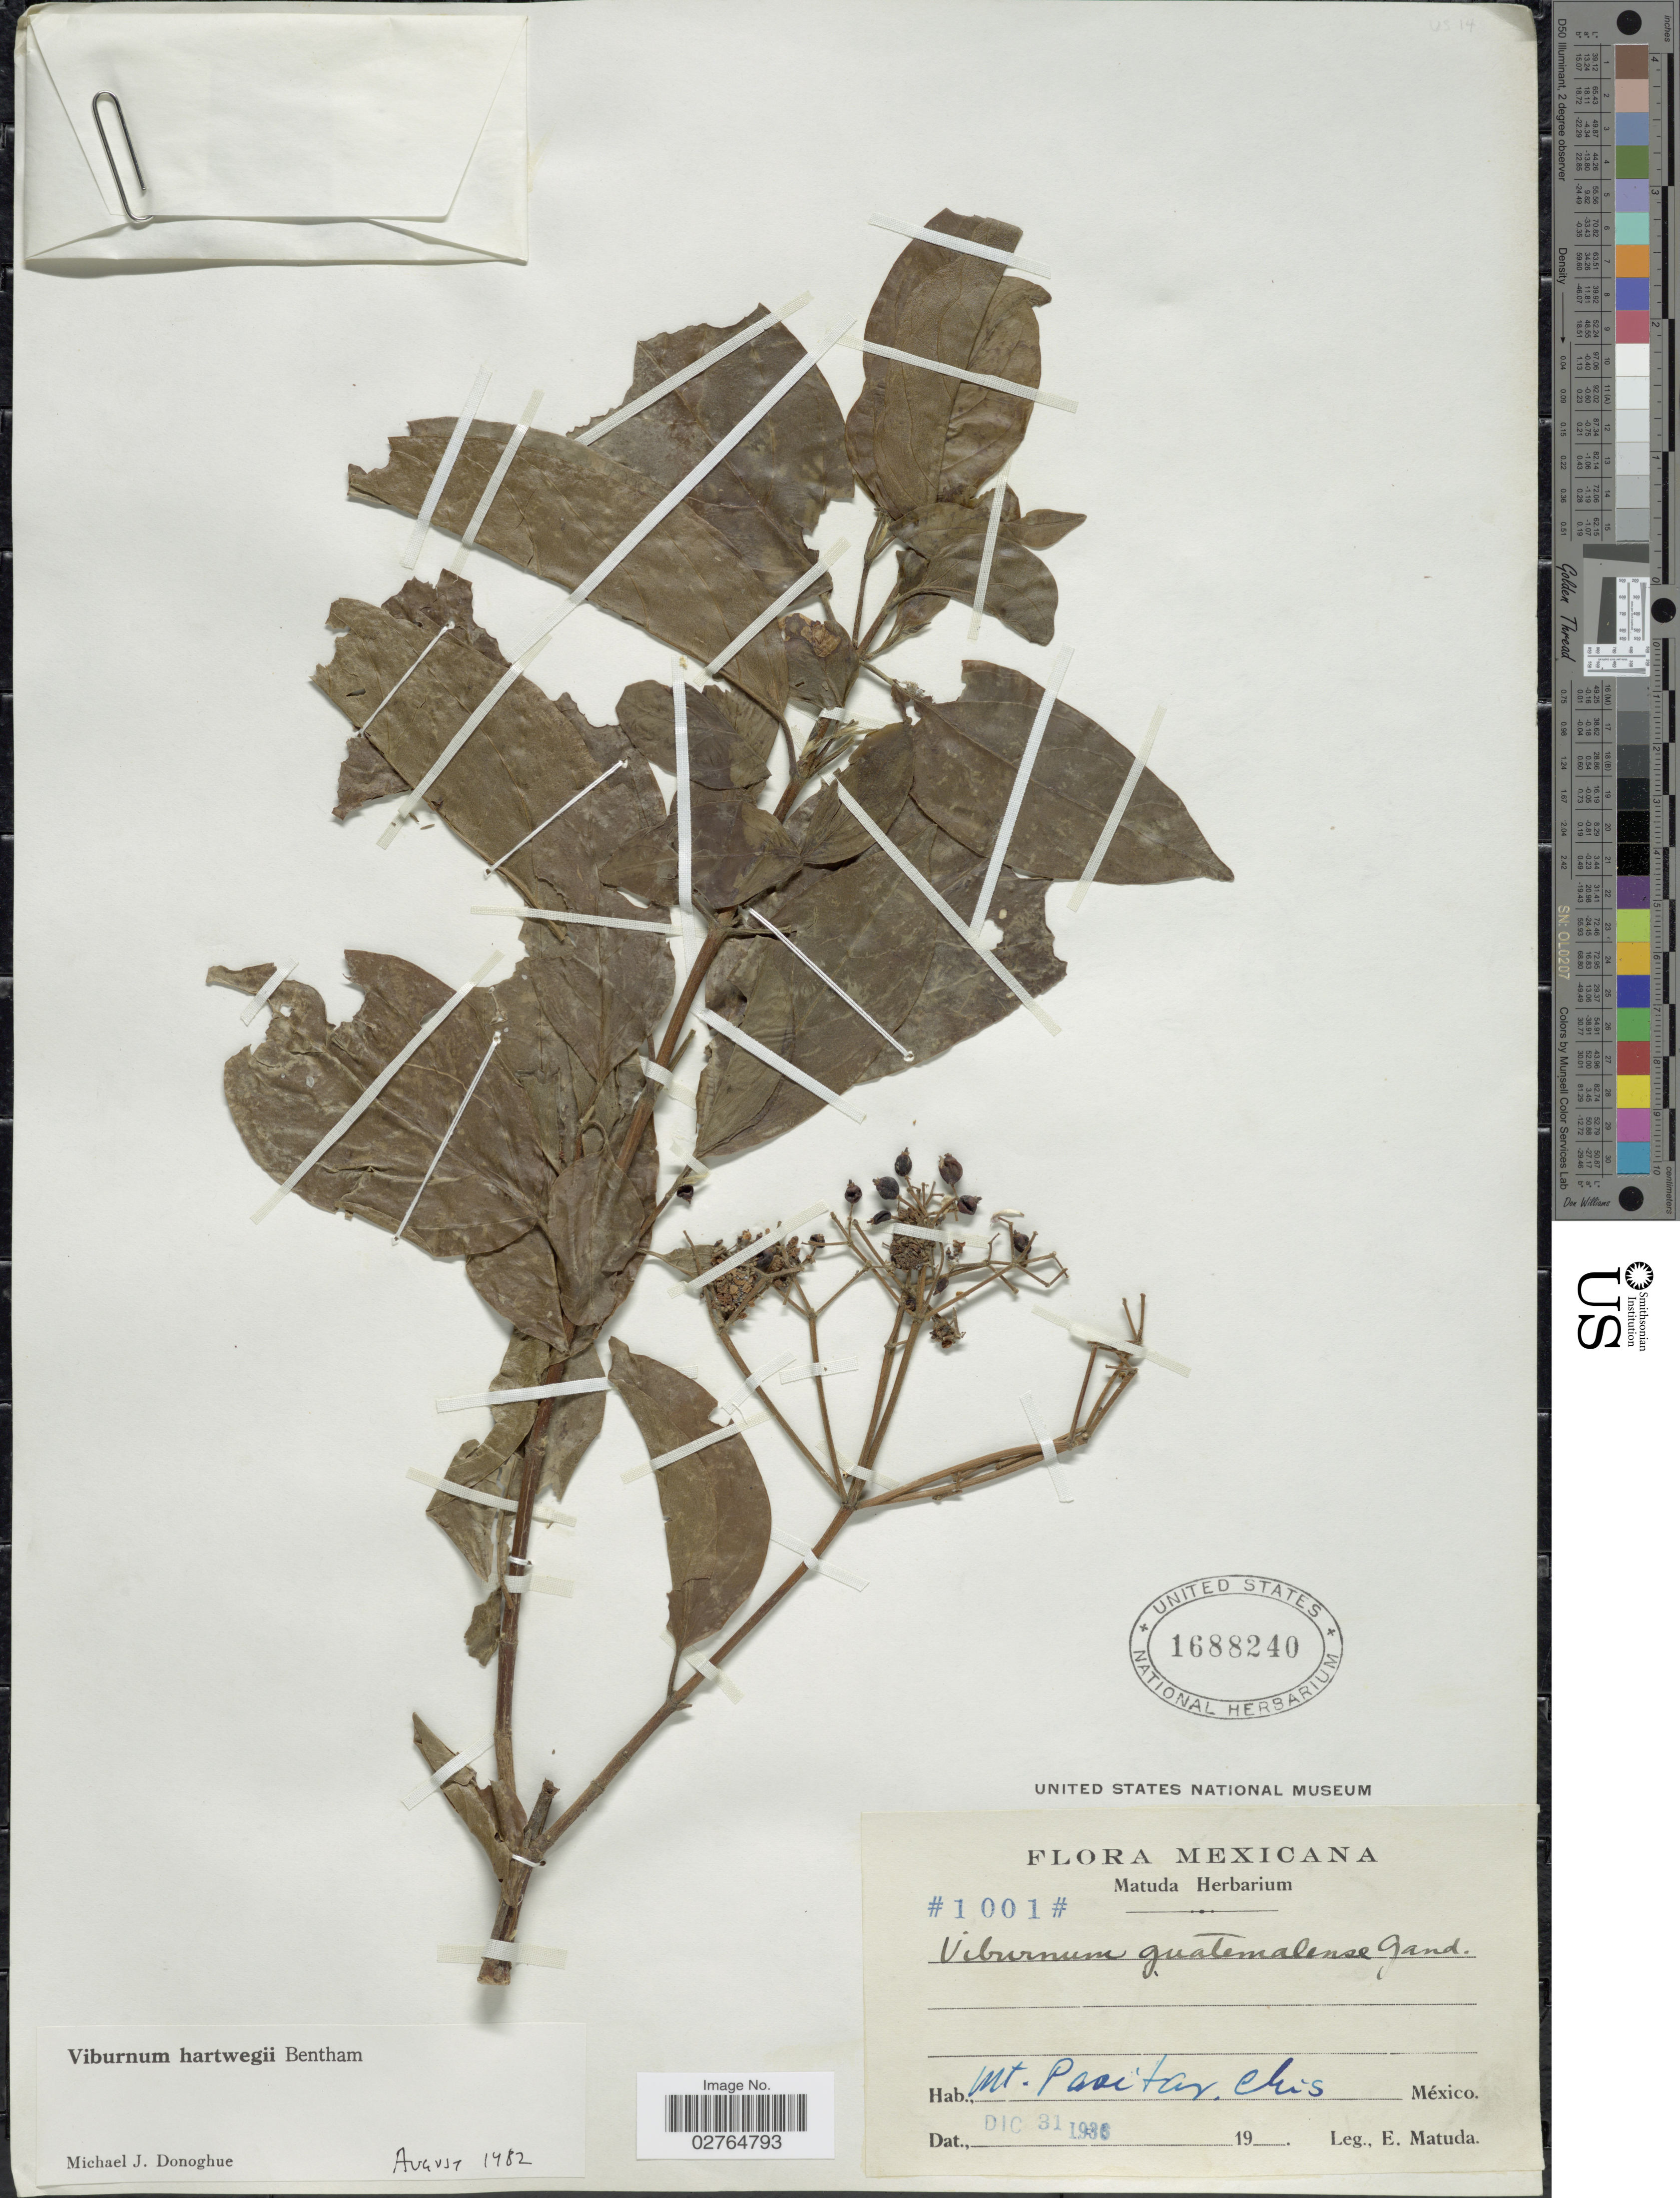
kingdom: Plantae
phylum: Tracheophyta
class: Magnoliopsida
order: Dipsacales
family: Viburnaceae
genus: Viburnum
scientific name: Viburnum hartwegii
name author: Benth.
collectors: E. Matuda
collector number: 1001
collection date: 1936-12-31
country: Mexico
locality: Mt. Pasitar. Chis. México.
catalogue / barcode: US 1688240